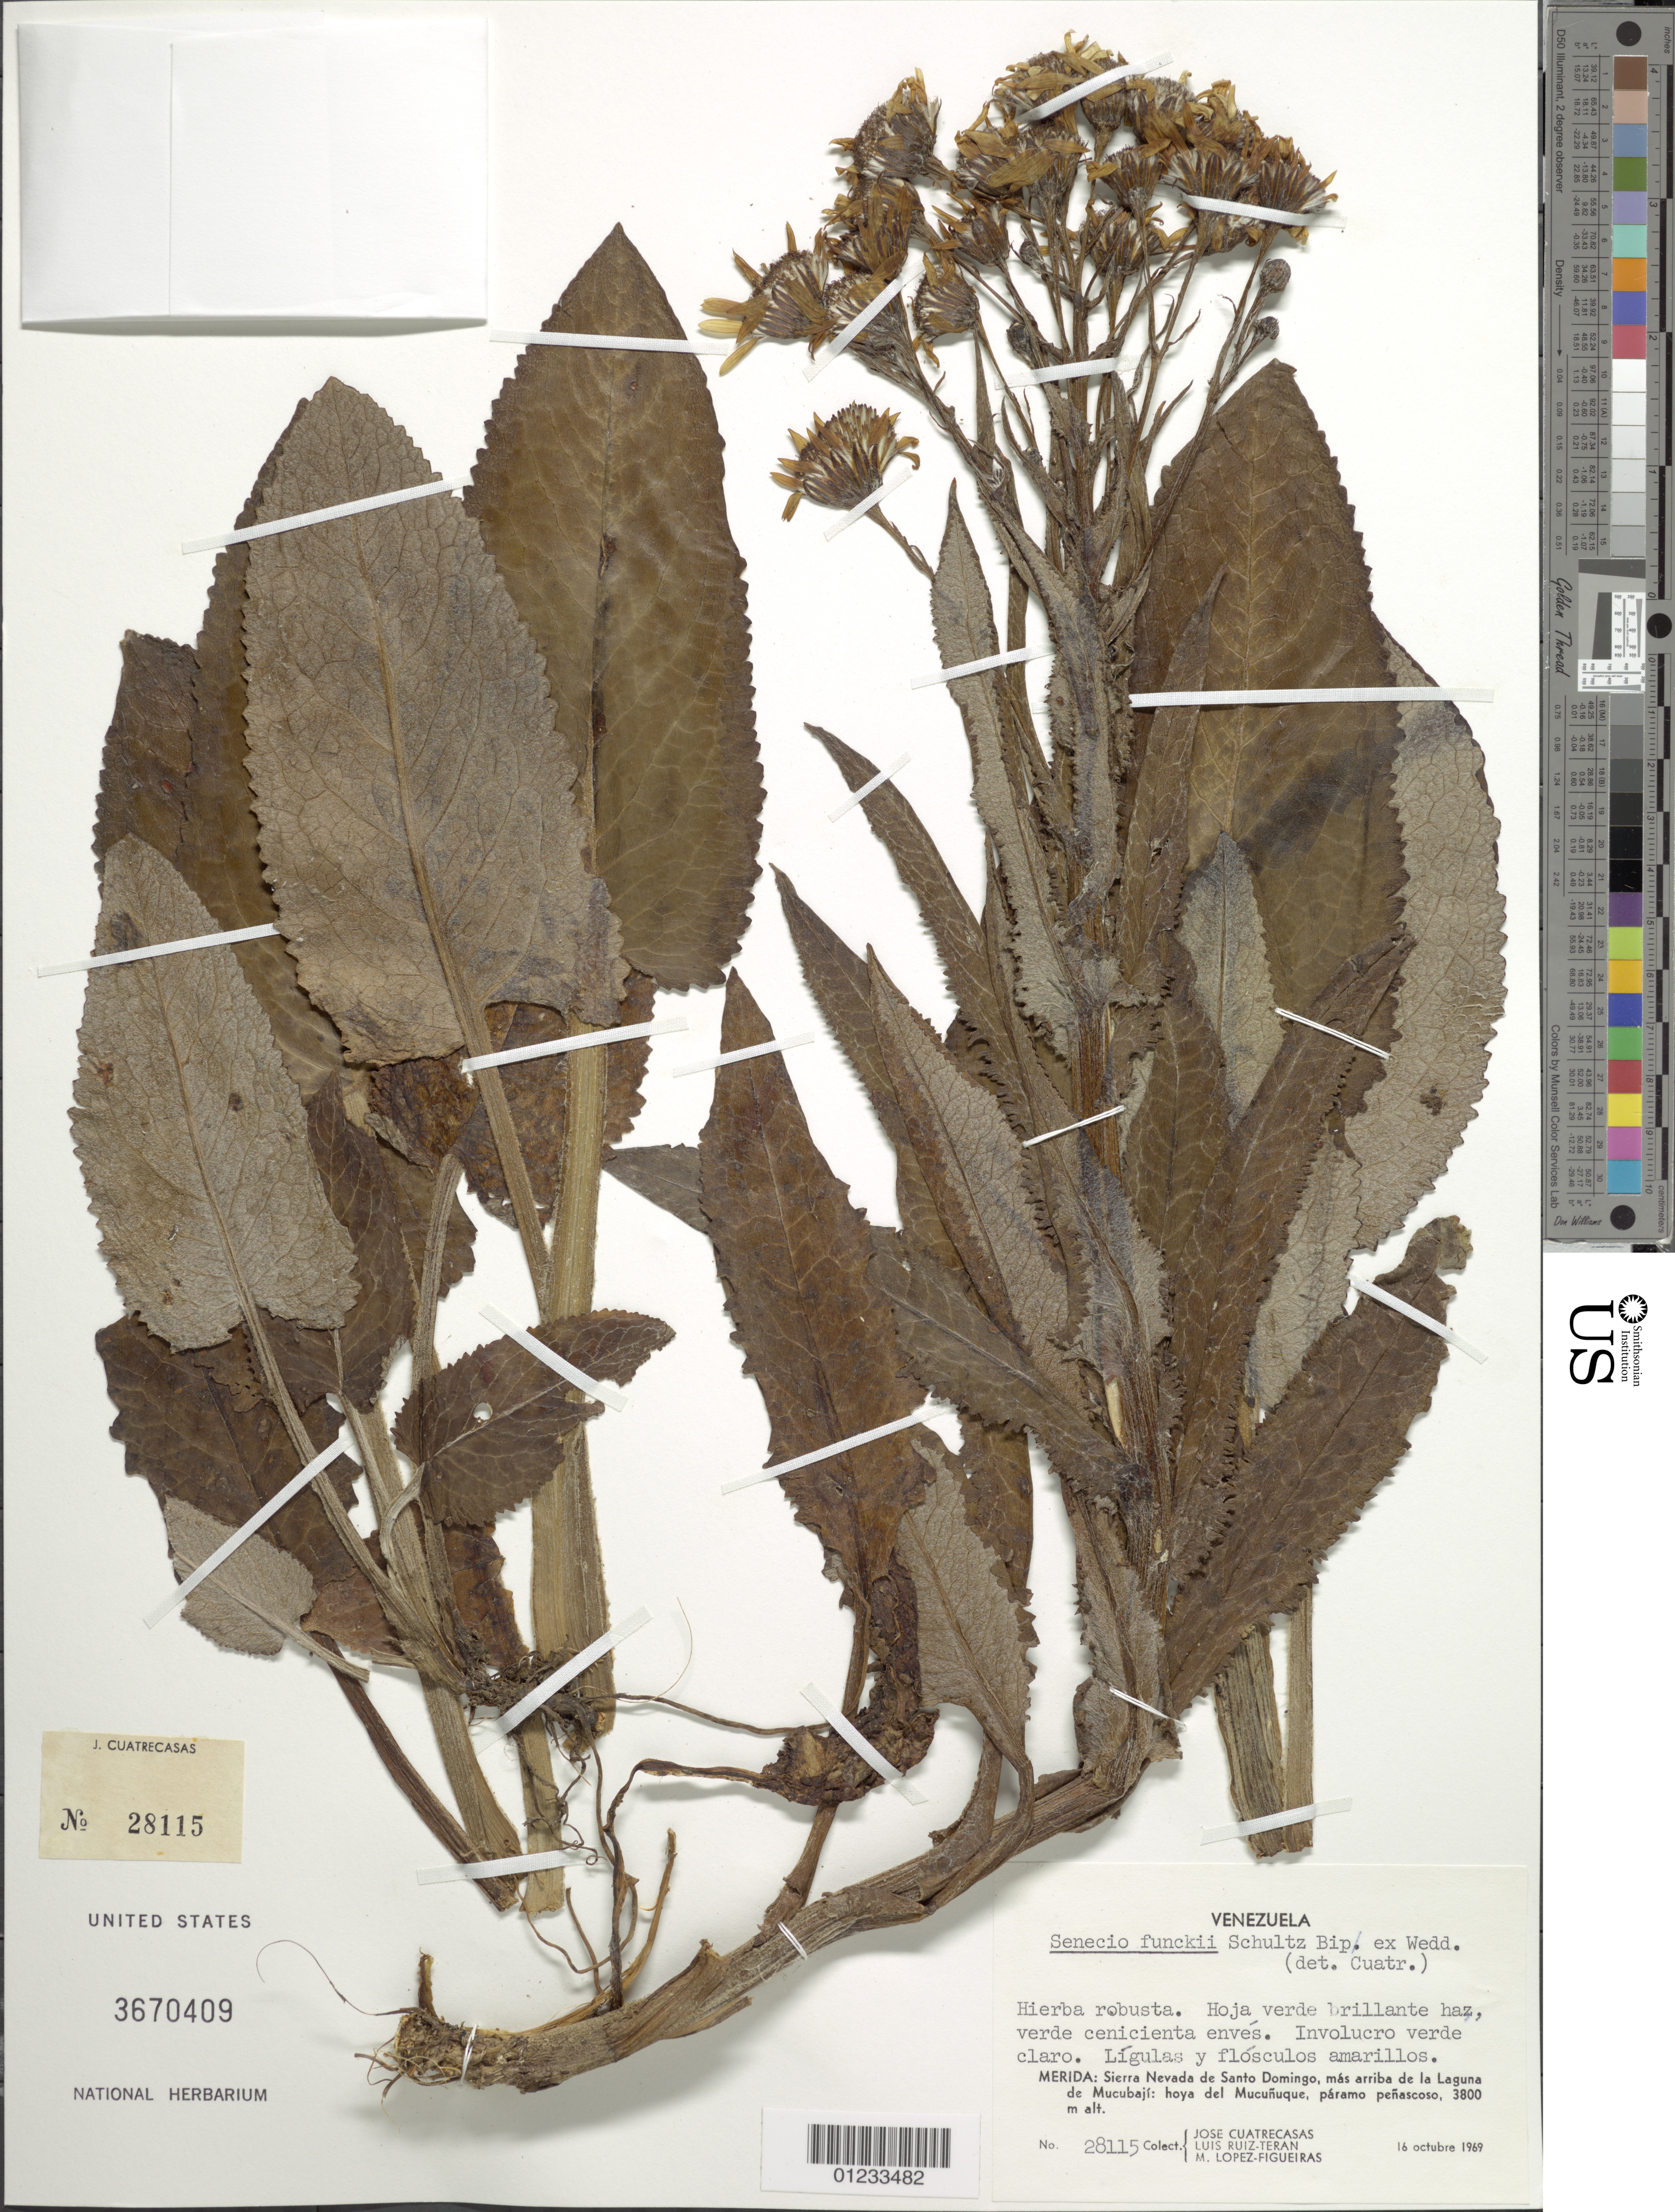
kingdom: Plantae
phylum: Tracheophyta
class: Magnoliopsida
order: Asterales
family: Asteraceae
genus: Senecio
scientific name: Senecio funckii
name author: (Sch. Bip. ex Wedd.) Cuatrec.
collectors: J. Cuatrecasas, L. E. Ruíz-Terán & M. López Figueiras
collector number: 28115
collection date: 1969-10-16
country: Venezuela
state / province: Mérida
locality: Sierra Nevada de Santo Domingo, más arriba de la Laguna de Mucubají: hoya del Mucuñuque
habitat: paramo penascoso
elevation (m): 3800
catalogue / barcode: US 3670409